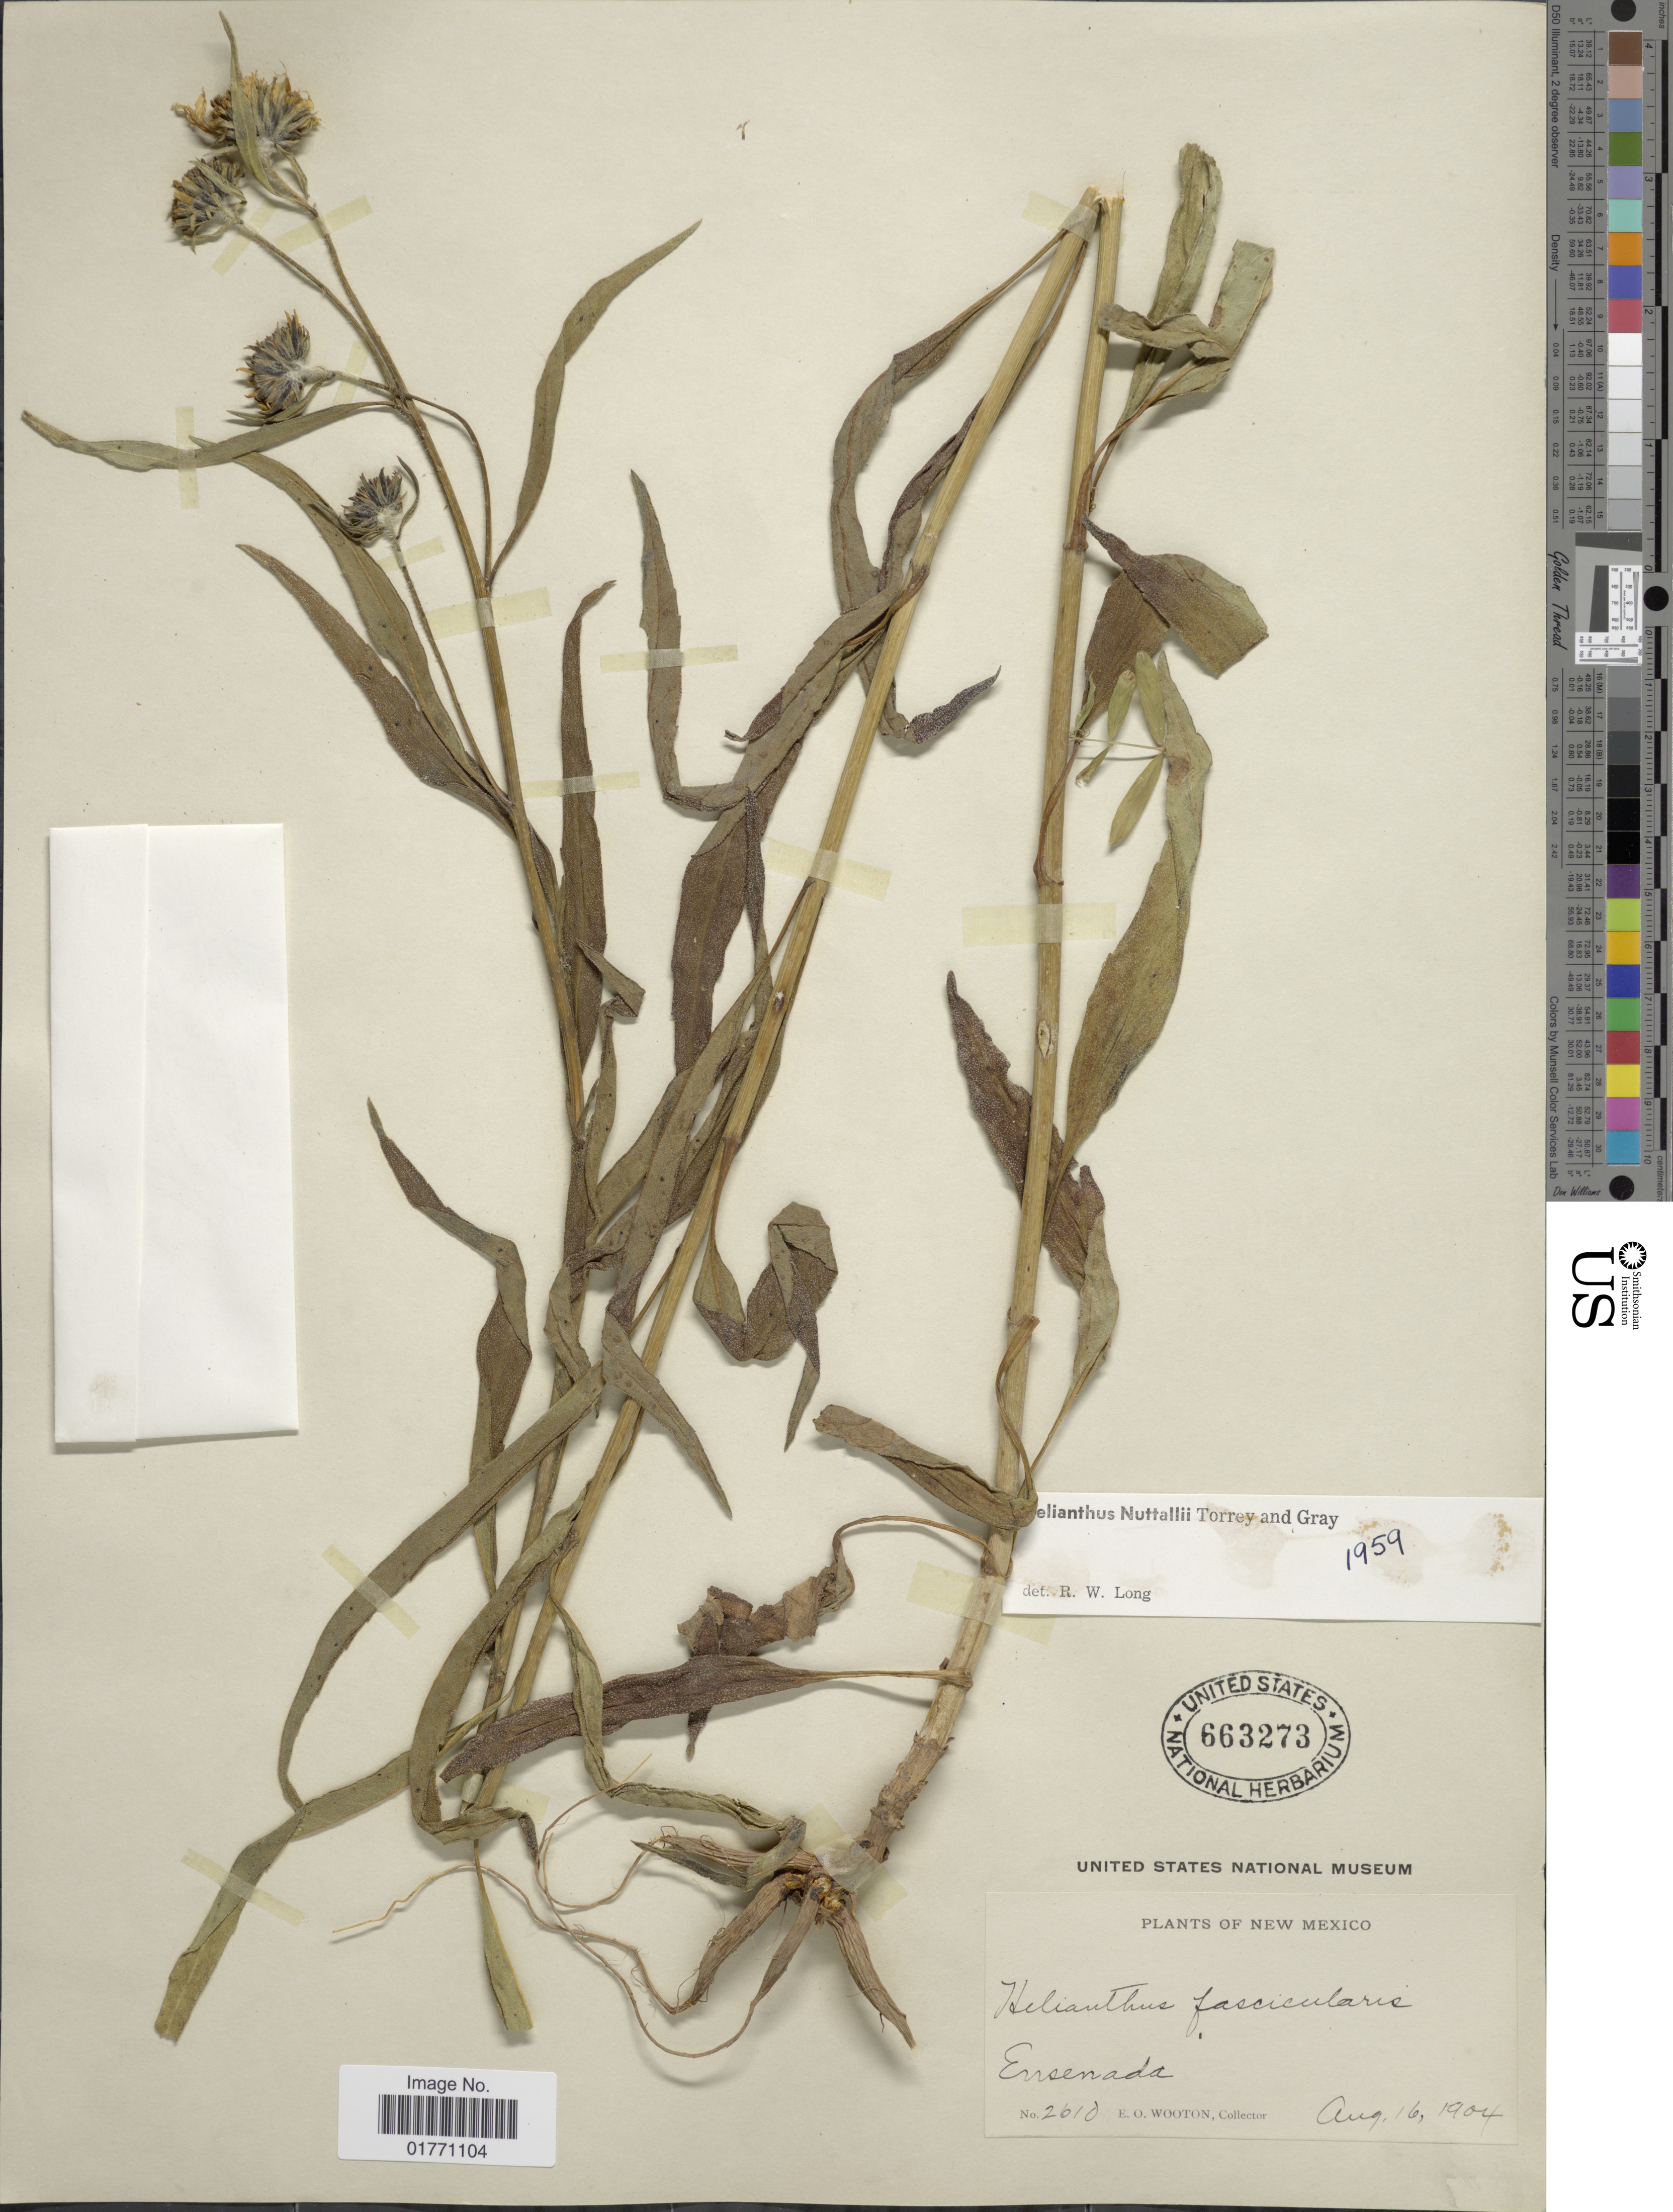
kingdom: Plantae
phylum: Tracheophyta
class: Magnoliopsida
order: Asterales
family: Asteraceae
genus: Helianthus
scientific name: Helianthus nuttallii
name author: Torr. & A. Gray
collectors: E. O. Wooton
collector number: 2010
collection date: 1904-08-16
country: United States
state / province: New Mexico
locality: Ensenada.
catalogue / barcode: US 663273